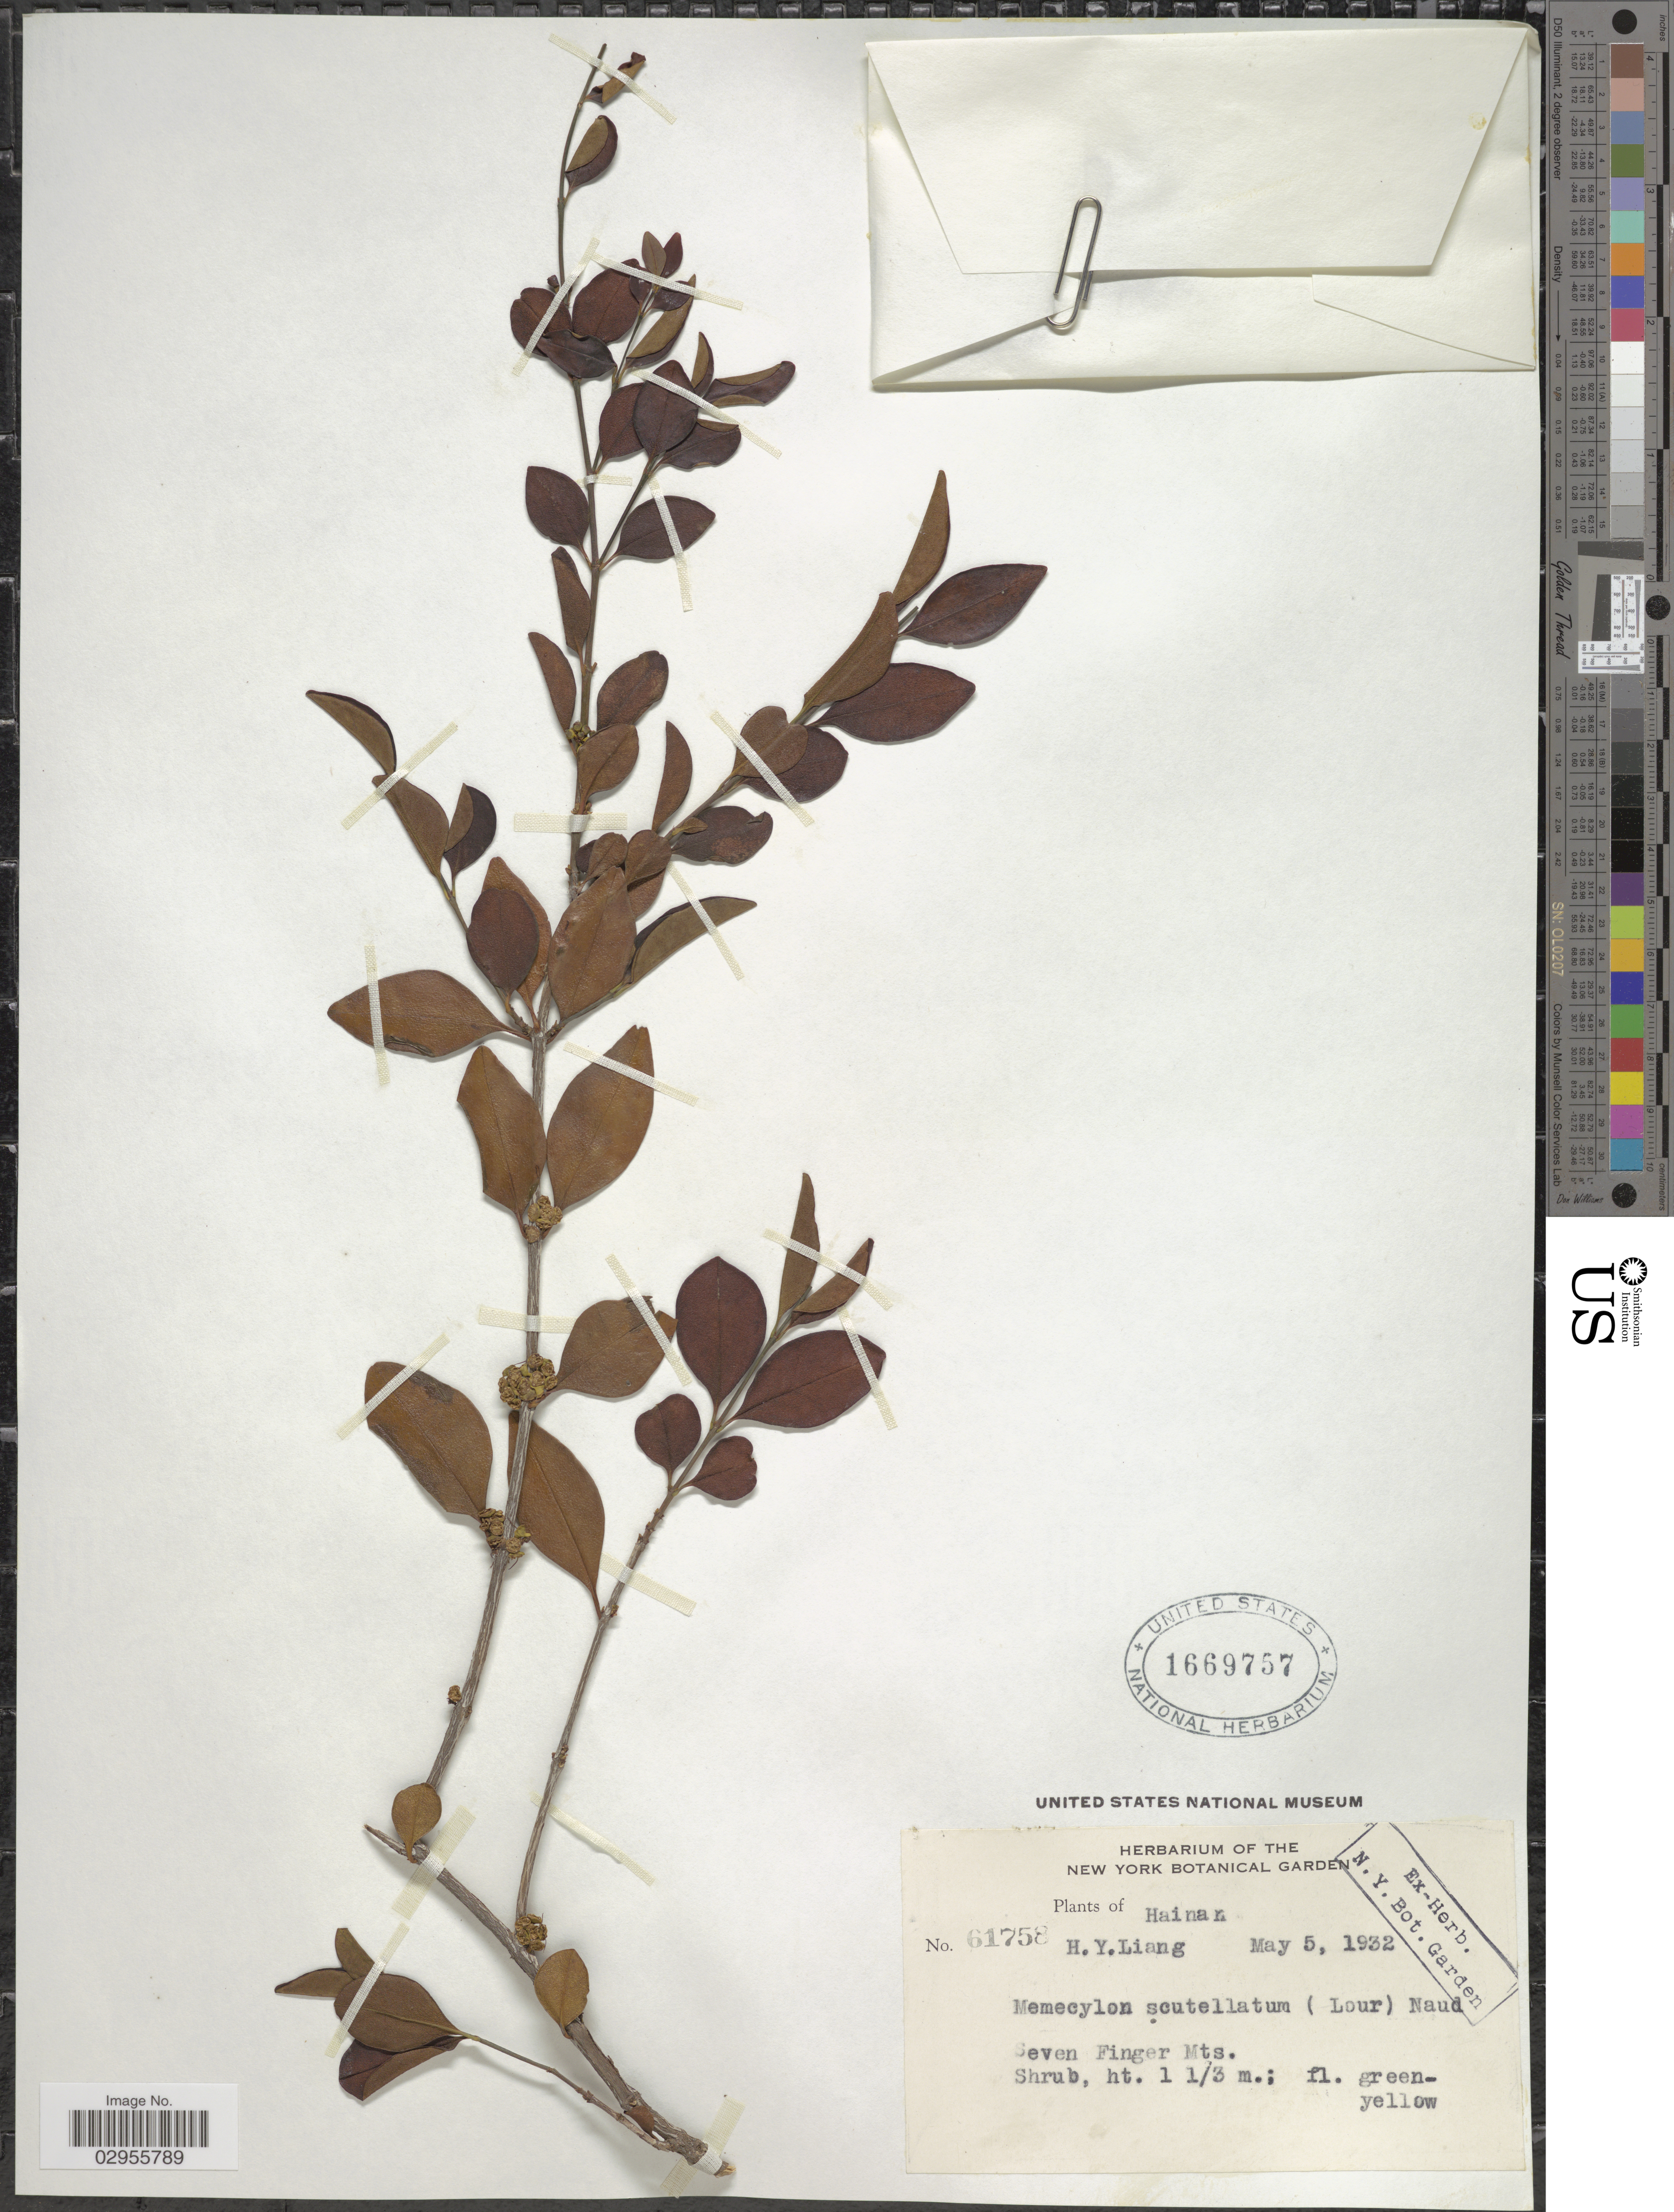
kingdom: Plantae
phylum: Tracheophyta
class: Magnoliopsida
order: Myrtales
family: Melastomataceae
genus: Memecylon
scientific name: Memecylon scutellatum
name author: (Lour.) Hook. & Arn.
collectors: H. Y. Liang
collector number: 61758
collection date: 1932-05-05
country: China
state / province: Hainan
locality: Seven Finger Mts.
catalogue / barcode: US 1669757